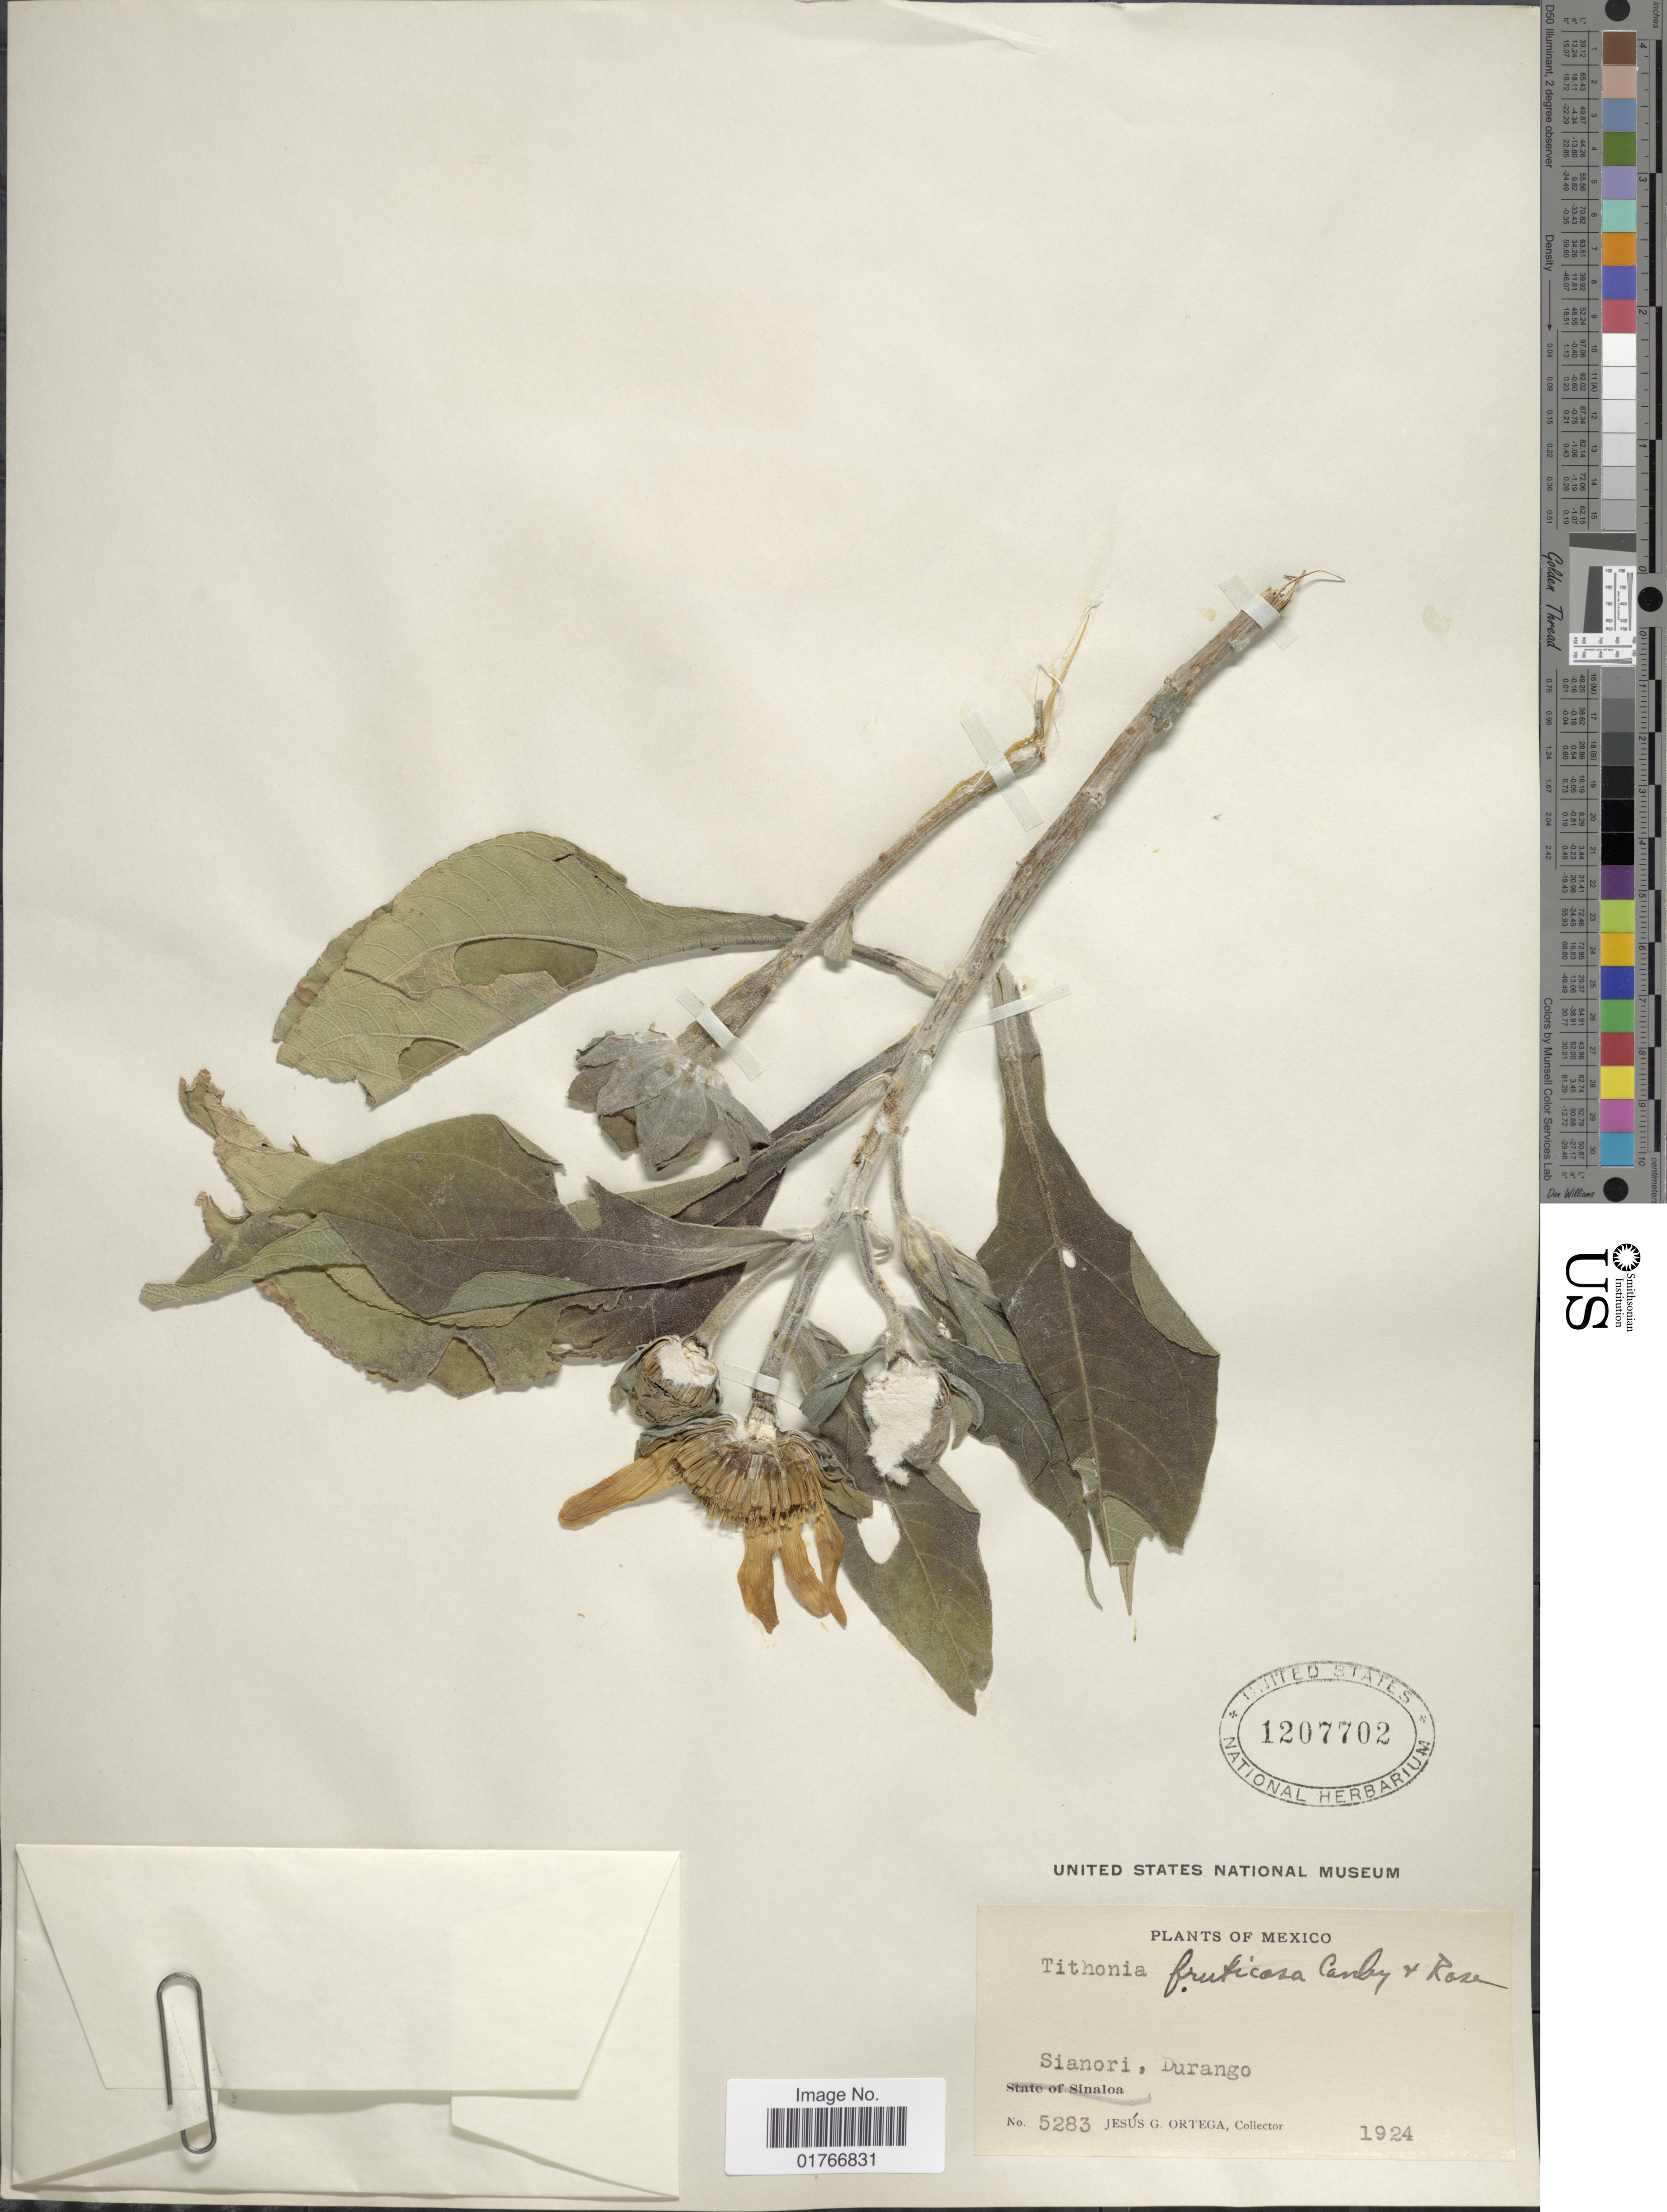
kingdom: Plantae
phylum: Tracheophyta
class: Magnoliopsida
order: Asterales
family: Asteraceae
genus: Tithonia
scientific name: Tithonia fruticosa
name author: Canby & Rose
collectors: J. Ortega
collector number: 5283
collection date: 1924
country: Mexico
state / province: Durango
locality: Sianori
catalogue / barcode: US 1207702